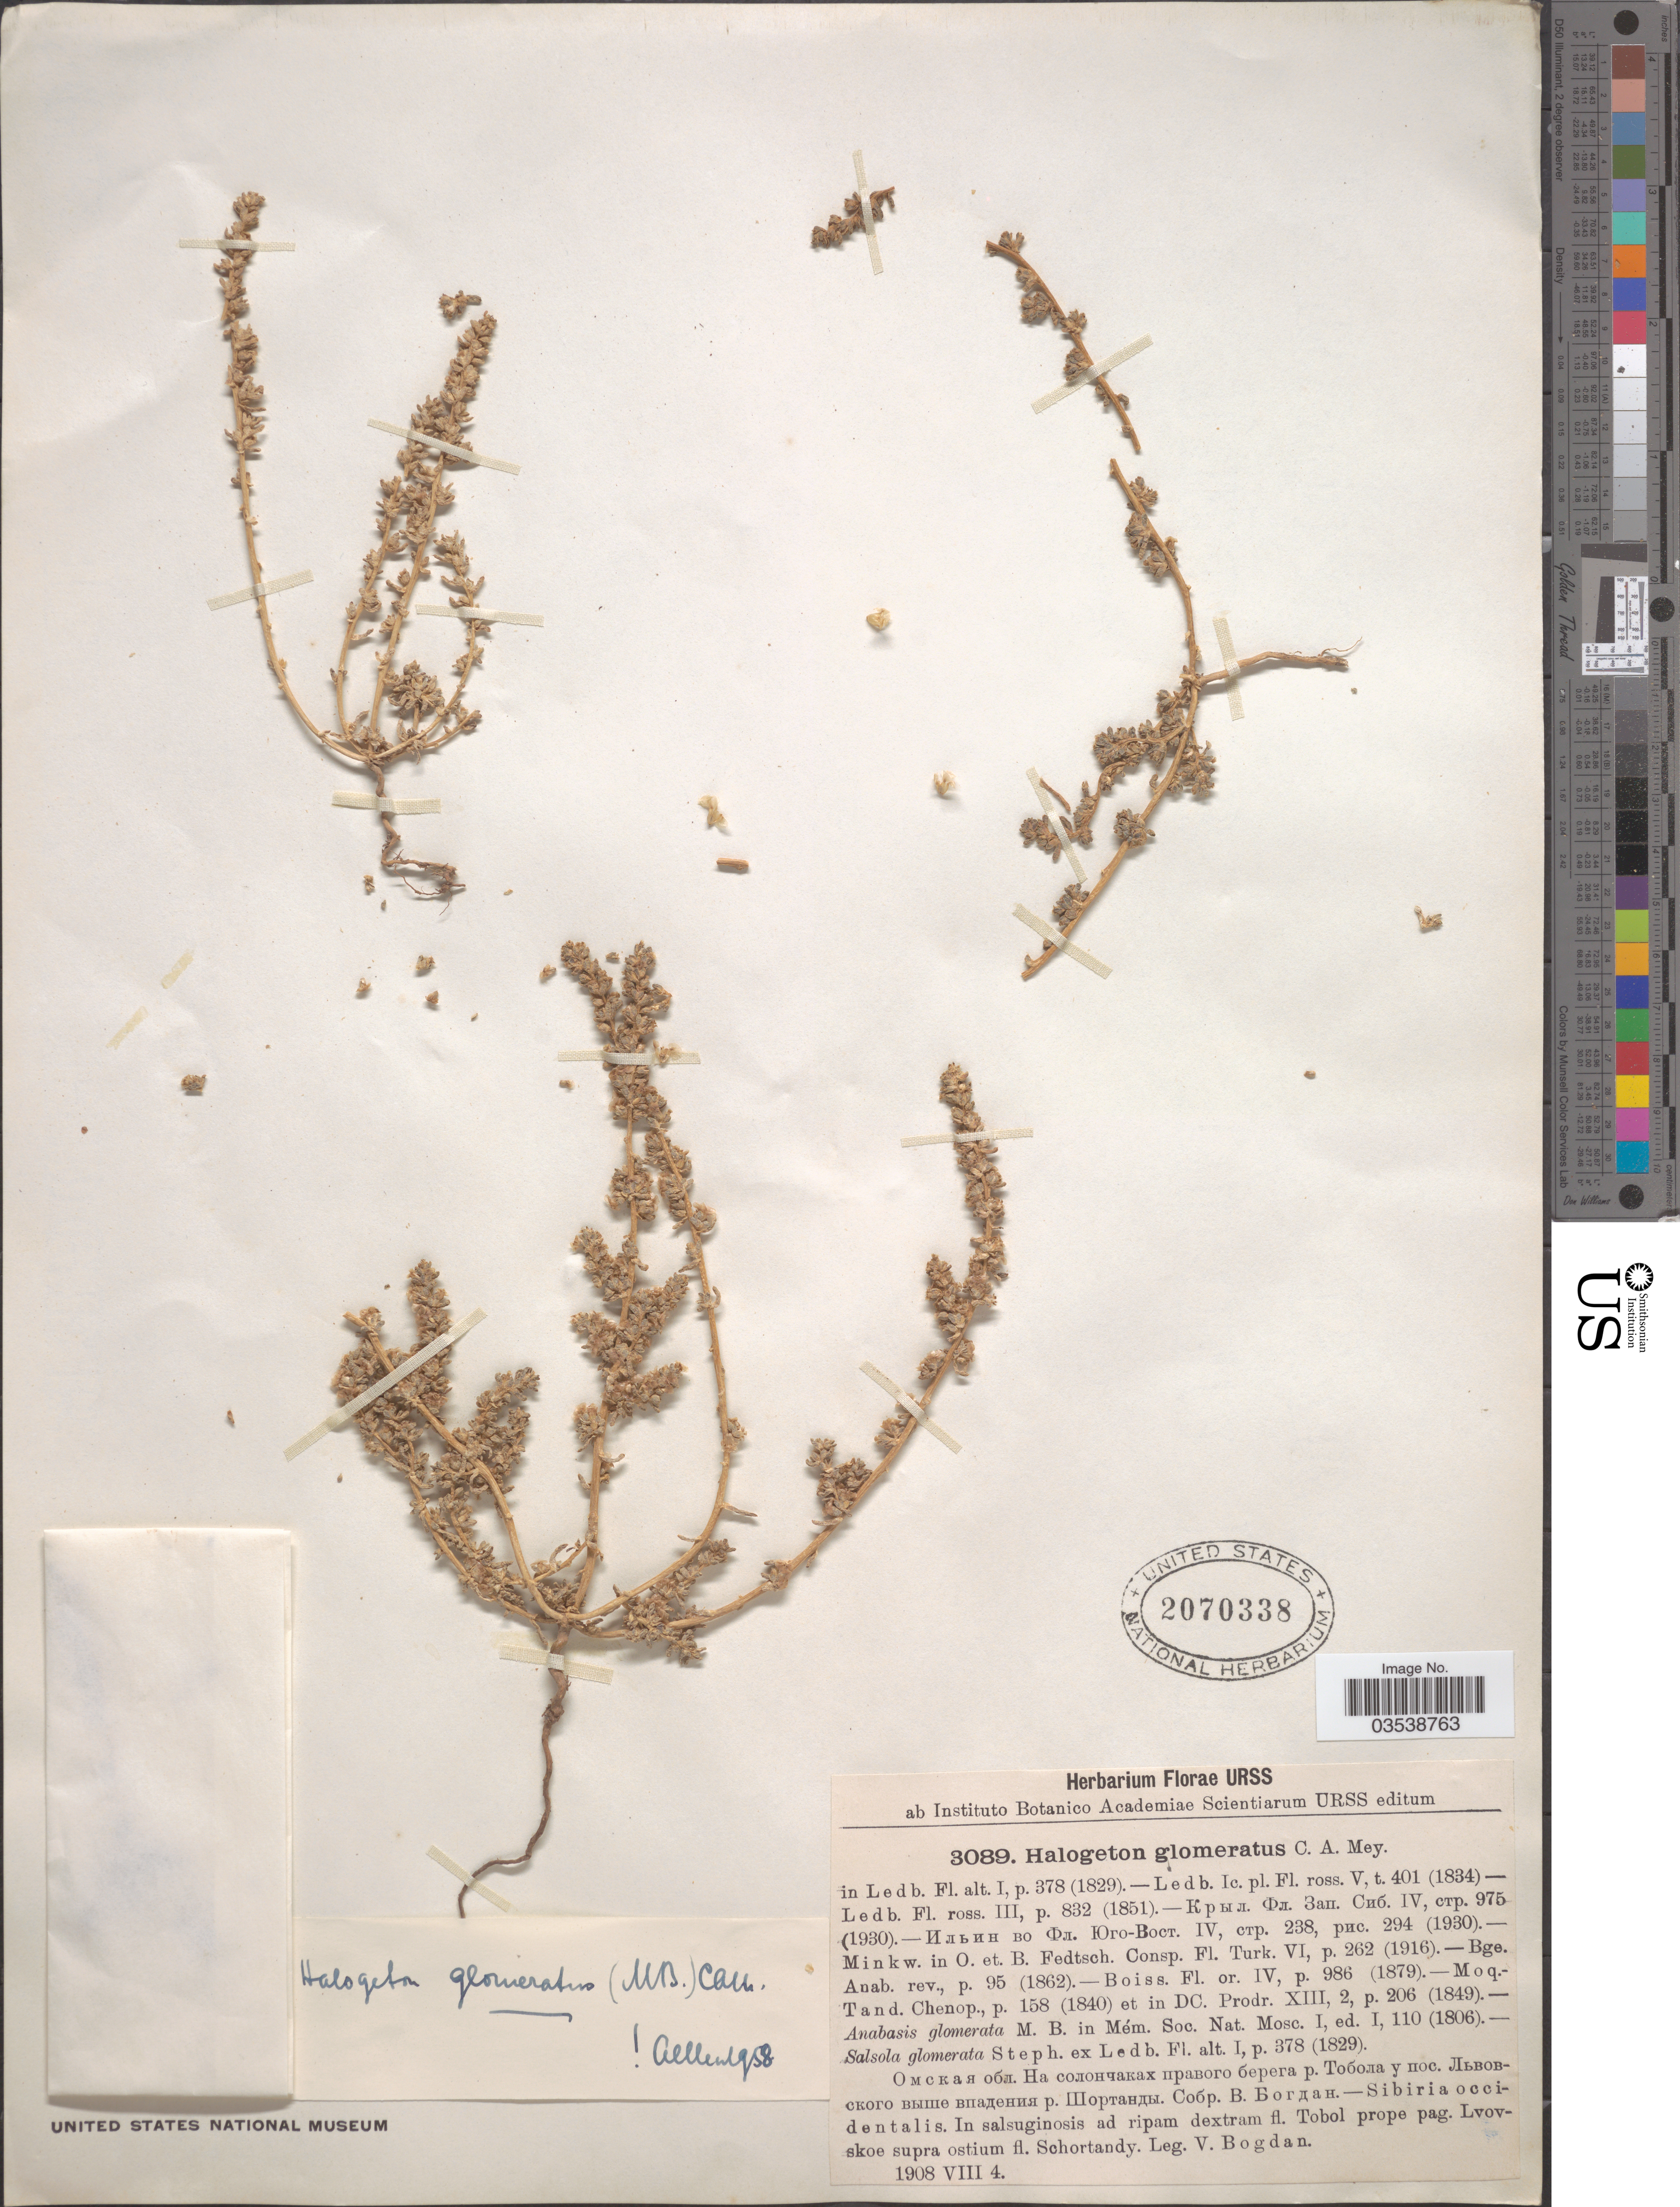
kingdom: Plantae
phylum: Tracheophyta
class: Magnoliopsida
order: Caryophyllales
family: Amaranthaceae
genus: Halogeton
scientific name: Halogeton glomeratus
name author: (M. Bieb.) C.A. Mey.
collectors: V. Bogdan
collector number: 3089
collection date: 1908-08-04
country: Russian Federation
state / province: West Siberia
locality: Sibiria occidentalis. Fl. Tobol prope pag. Lvovskoe supra ostium fl. Schortandy.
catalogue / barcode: US 2070338